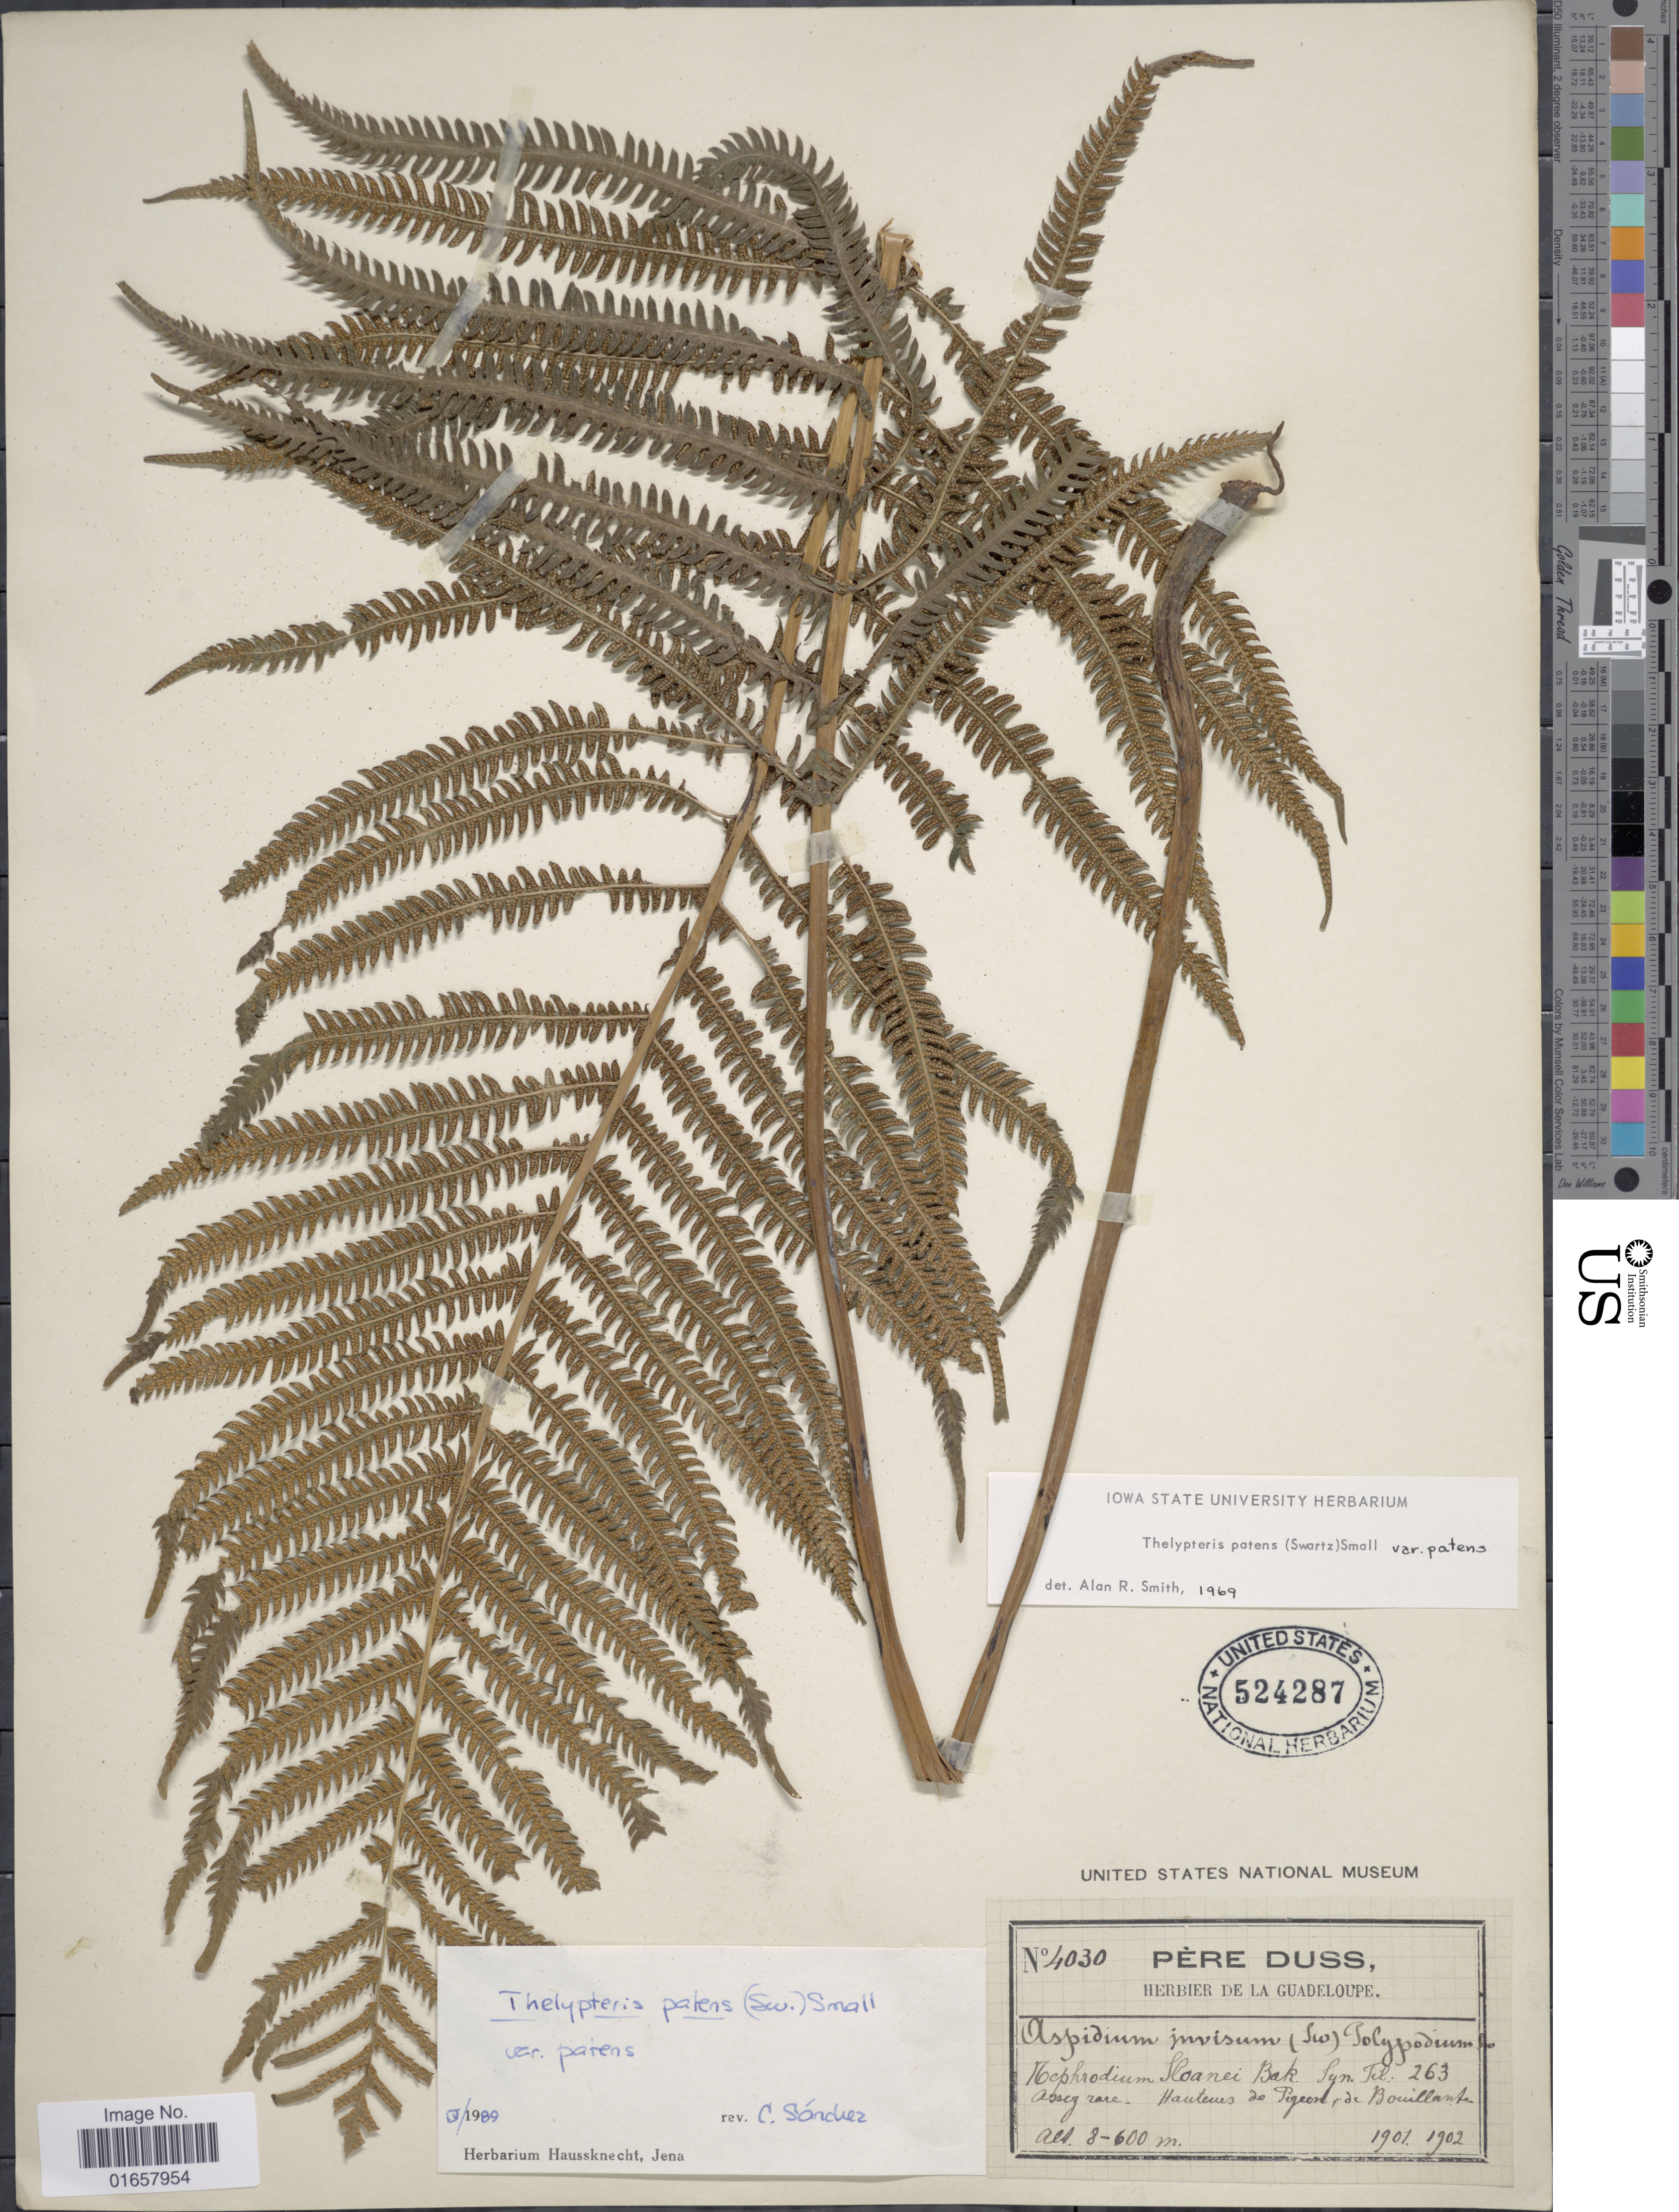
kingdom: Plantae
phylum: Tracheophyta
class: Polypodiopsida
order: Polypodiales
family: Thelypteridaceae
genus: Christella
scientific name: Christella patens var. patens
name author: (Sw.) Holttum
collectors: Père Duss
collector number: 4030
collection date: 1901/1902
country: Guadeloupe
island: Leeward Is.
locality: Hauteurs de Pigeon, de Bouillante.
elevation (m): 600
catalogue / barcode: US 524287